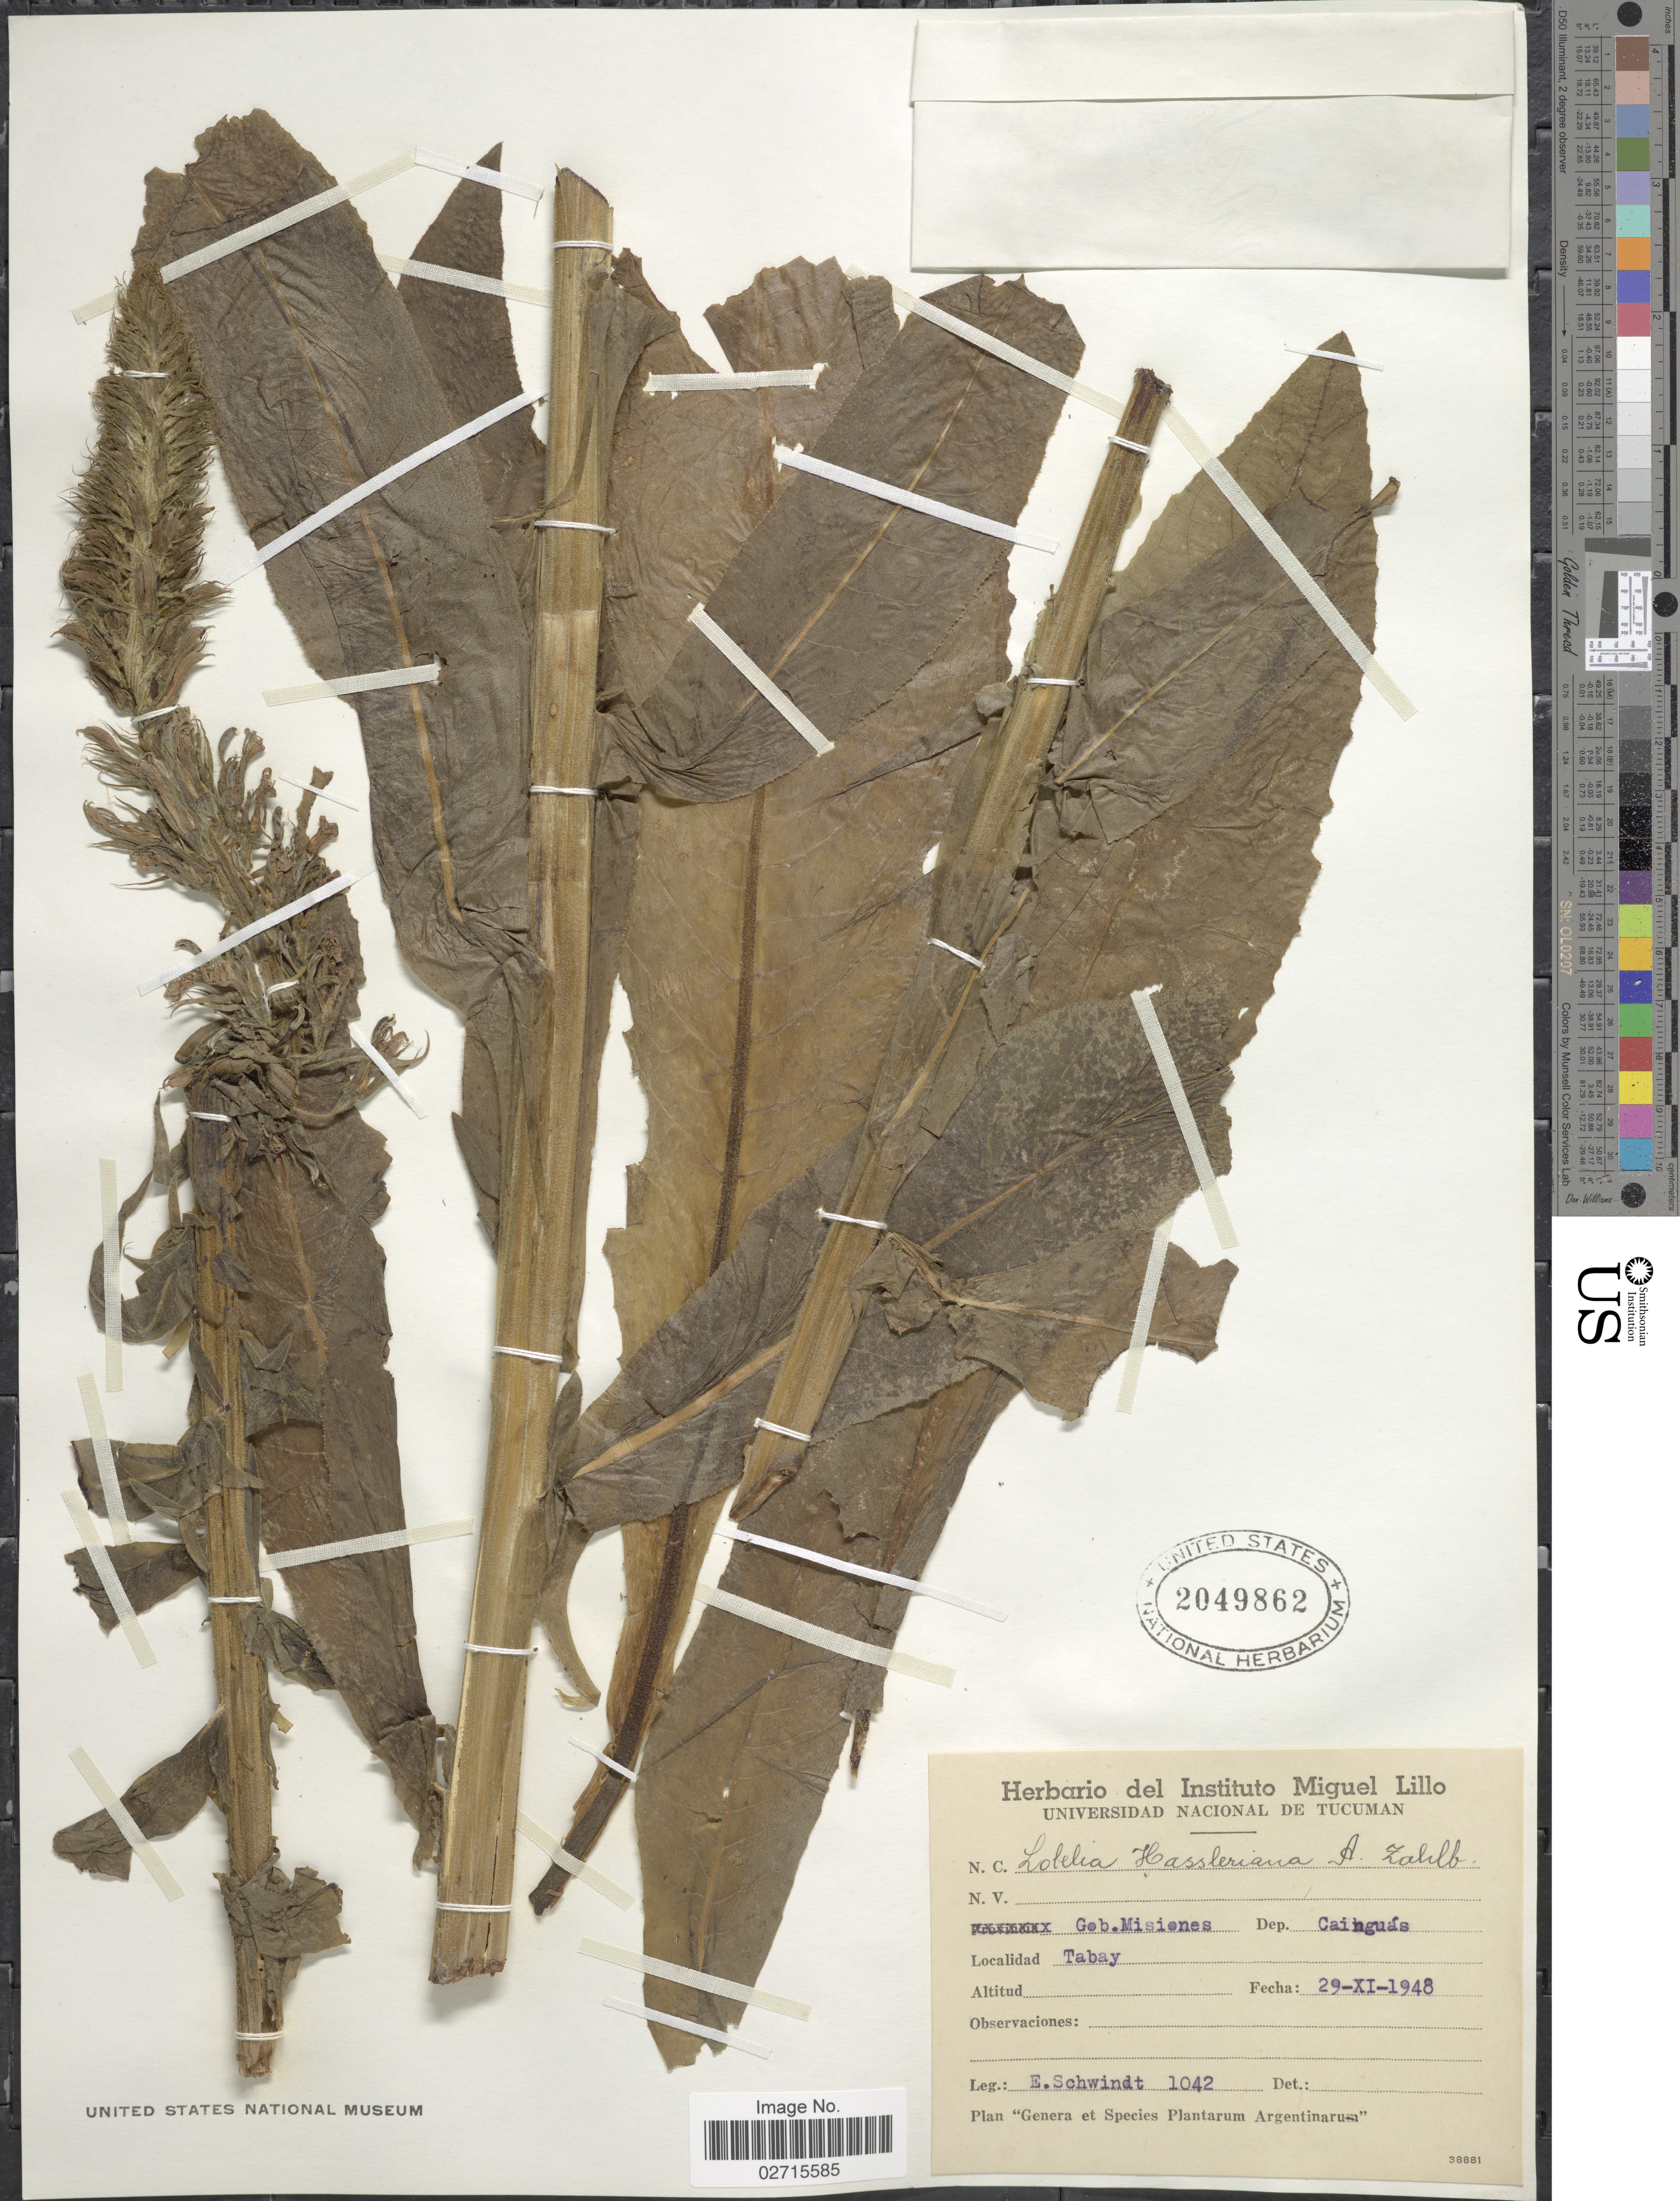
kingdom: Plantae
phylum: Tracheophyta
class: Magnoliopsida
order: Asterales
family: Campanulaceae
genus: Lobelia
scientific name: Lobelia hassleri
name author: Zahlbr.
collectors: E. Schwindt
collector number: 1042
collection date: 1948-11-29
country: Argentina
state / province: Misiones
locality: Dep. Cainguás, Tabay, Gob. Misiones.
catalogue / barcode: US 2049862